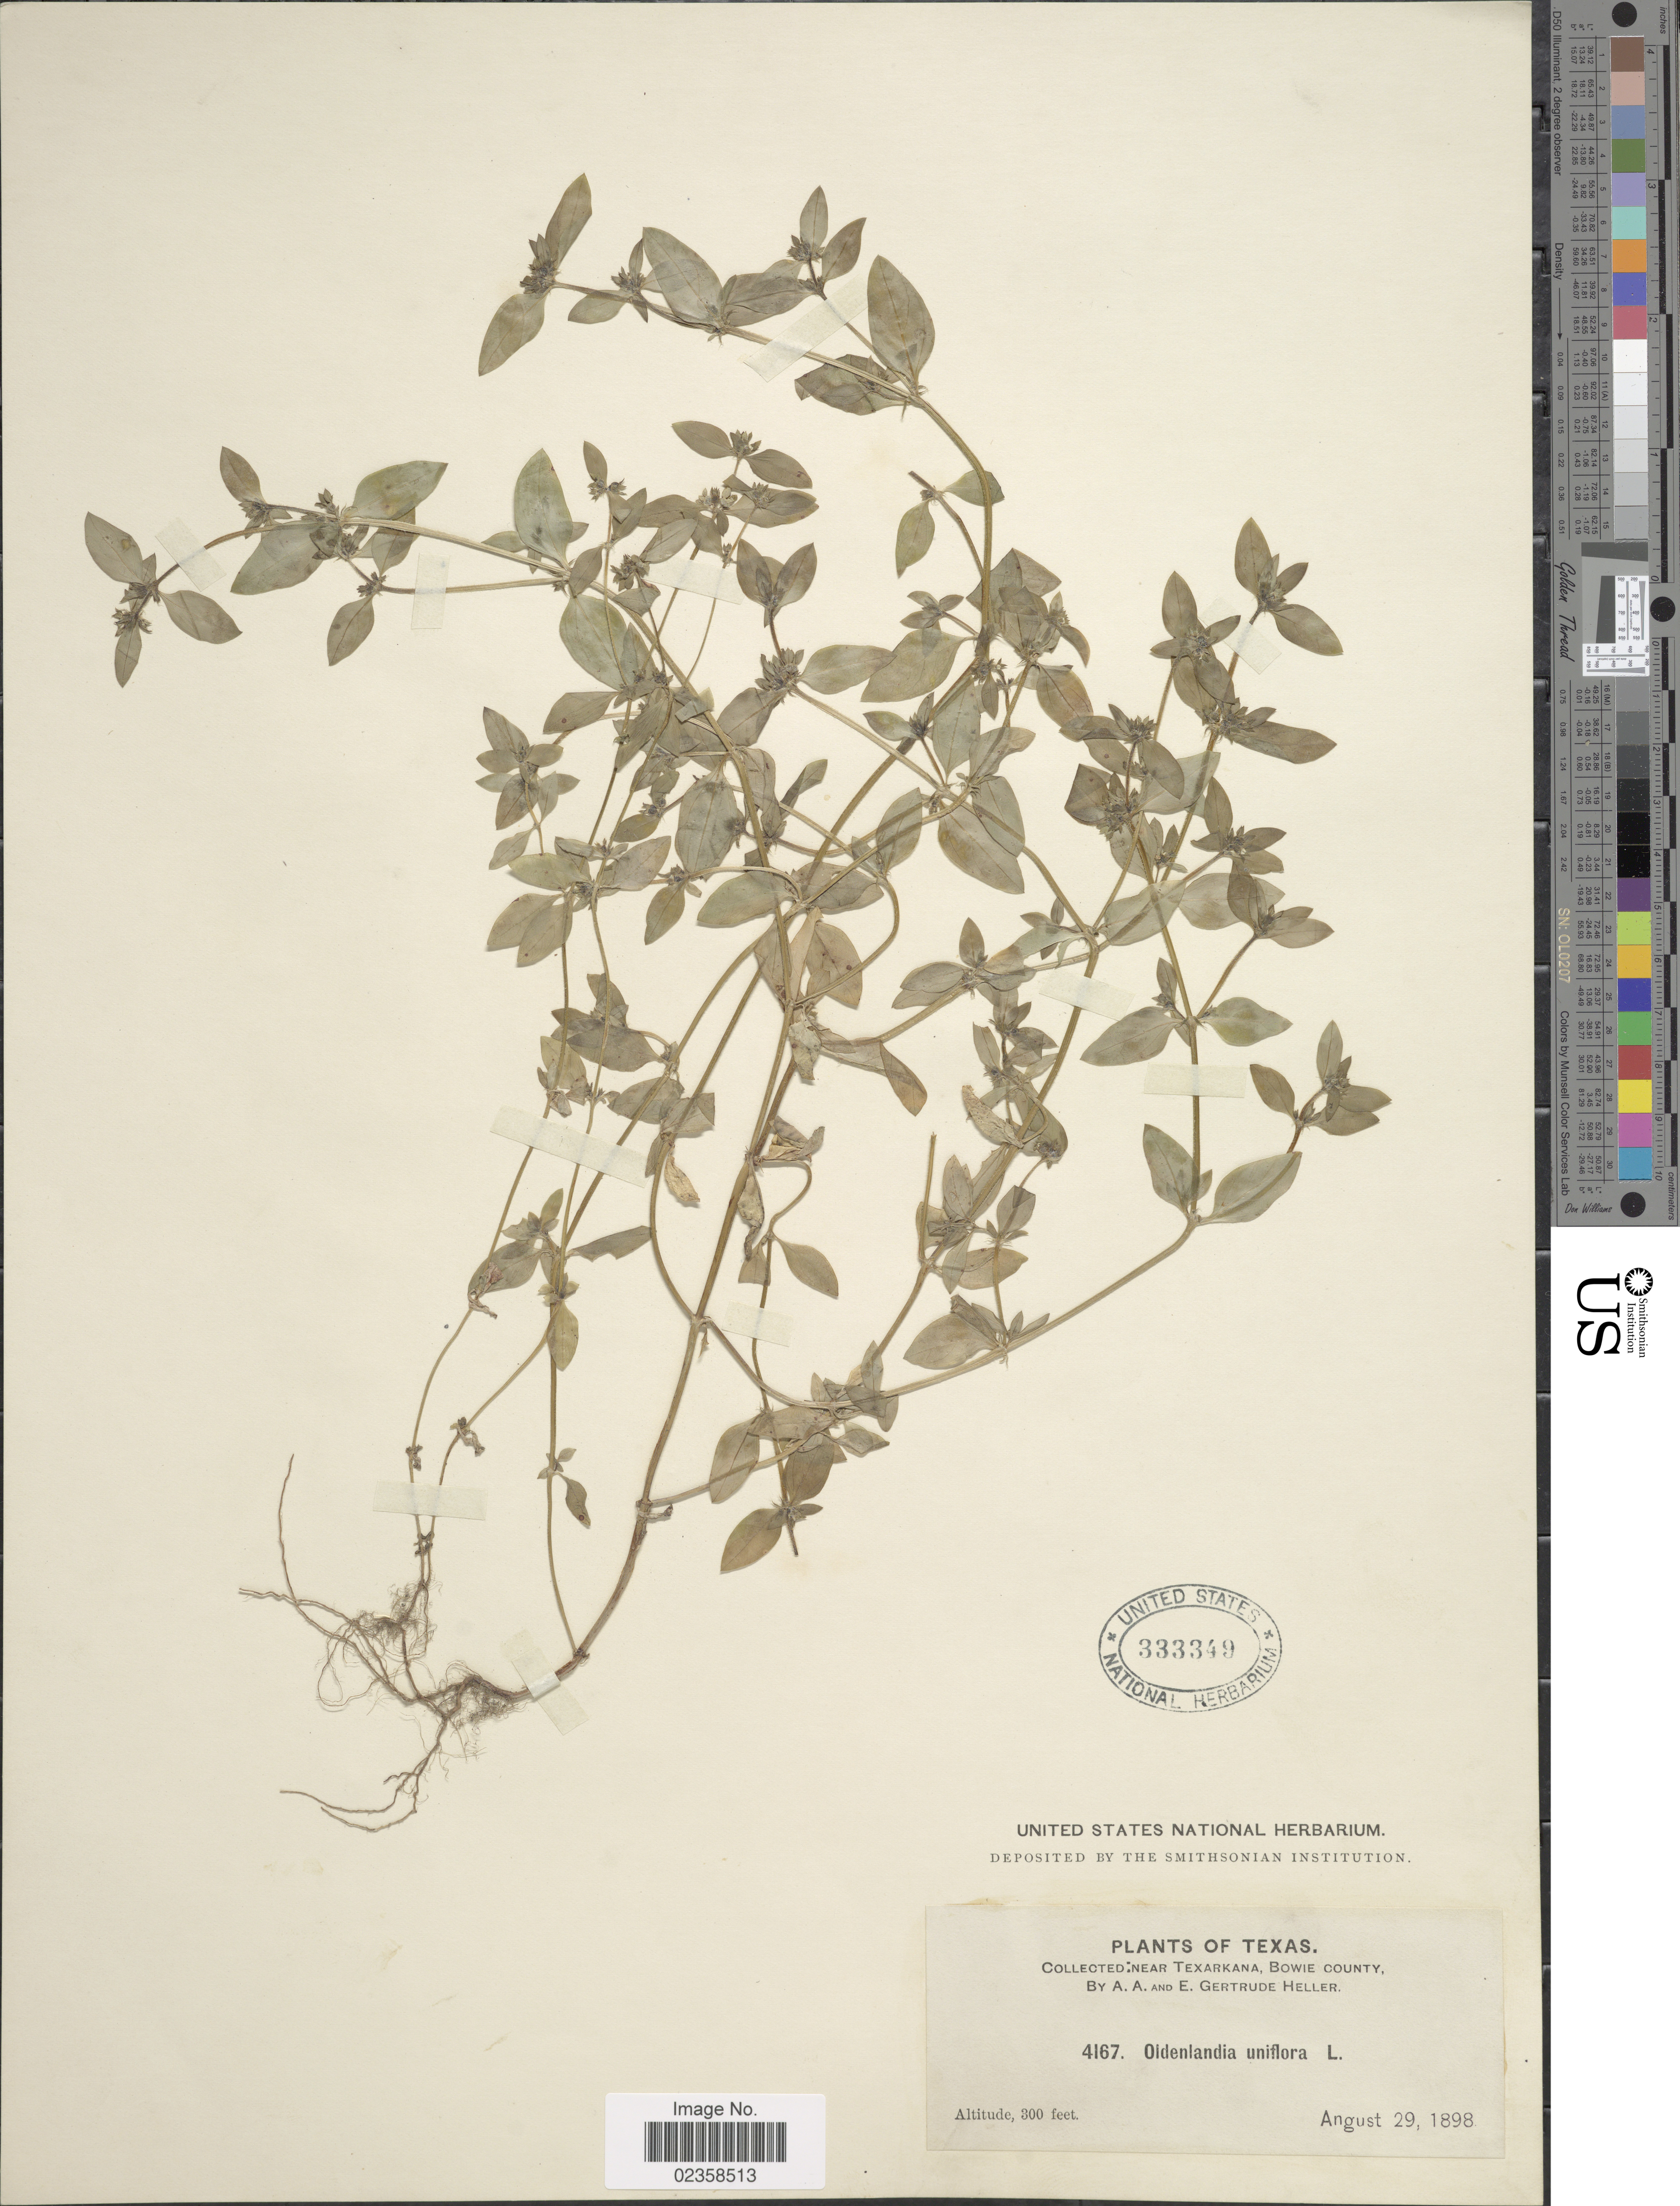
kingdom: Plantae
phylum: Tracheophyta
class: Magnoliopsida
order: Gentianales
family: Rubiaceae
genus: Oldenlandia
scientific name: Oldenlandia uniflora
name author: L.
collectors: A. A. Heller & E. Gertrude Heller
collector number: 4167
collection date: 1898-08-29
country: United States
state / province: Texas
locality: Near Texarkana, Bowie County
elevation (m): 91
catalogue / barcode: US 333349